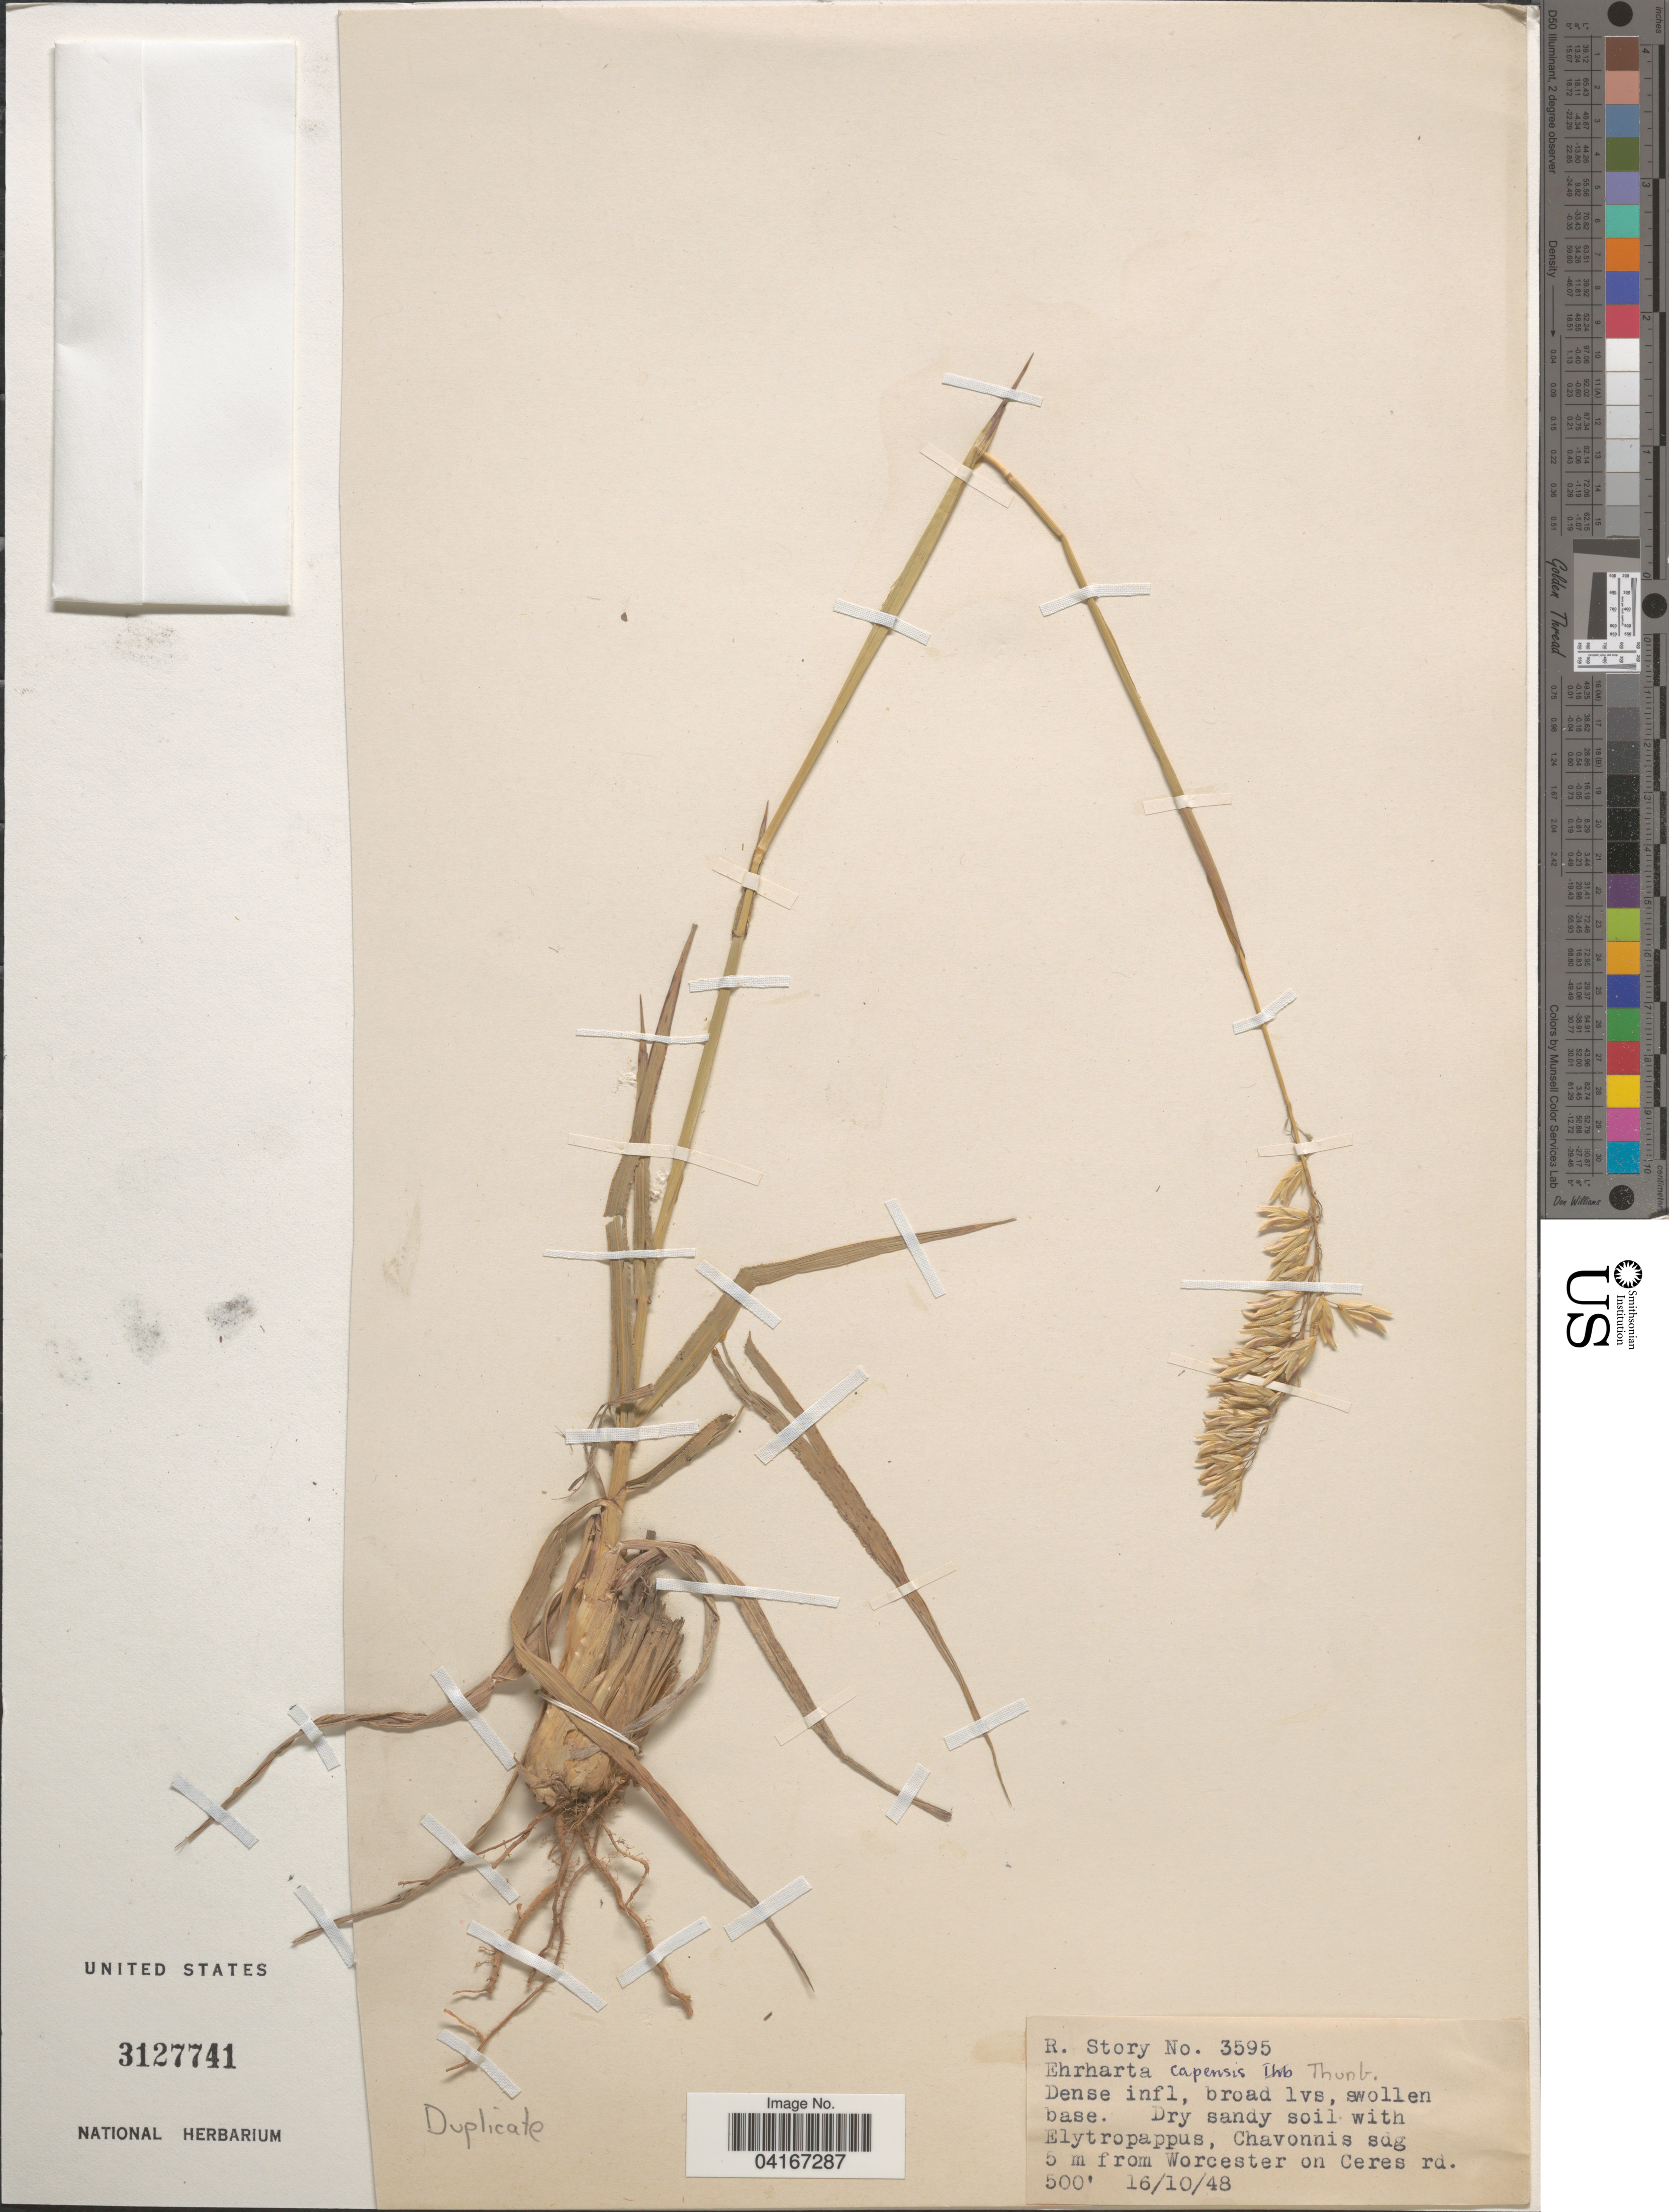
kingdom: Plantae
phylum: Tracheophyta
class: Liliopsida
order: Poales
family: Poaceae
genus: Ehrharta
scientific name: Ehrharta capensis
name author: Thunb.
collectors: R. Story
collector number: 3595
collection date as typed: Transcribed d/m/y: 16/10/48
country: South Africa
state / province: Western Cape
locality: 5 m from Worcester on Ceres rd.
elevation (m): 152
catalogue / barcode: US 3127741